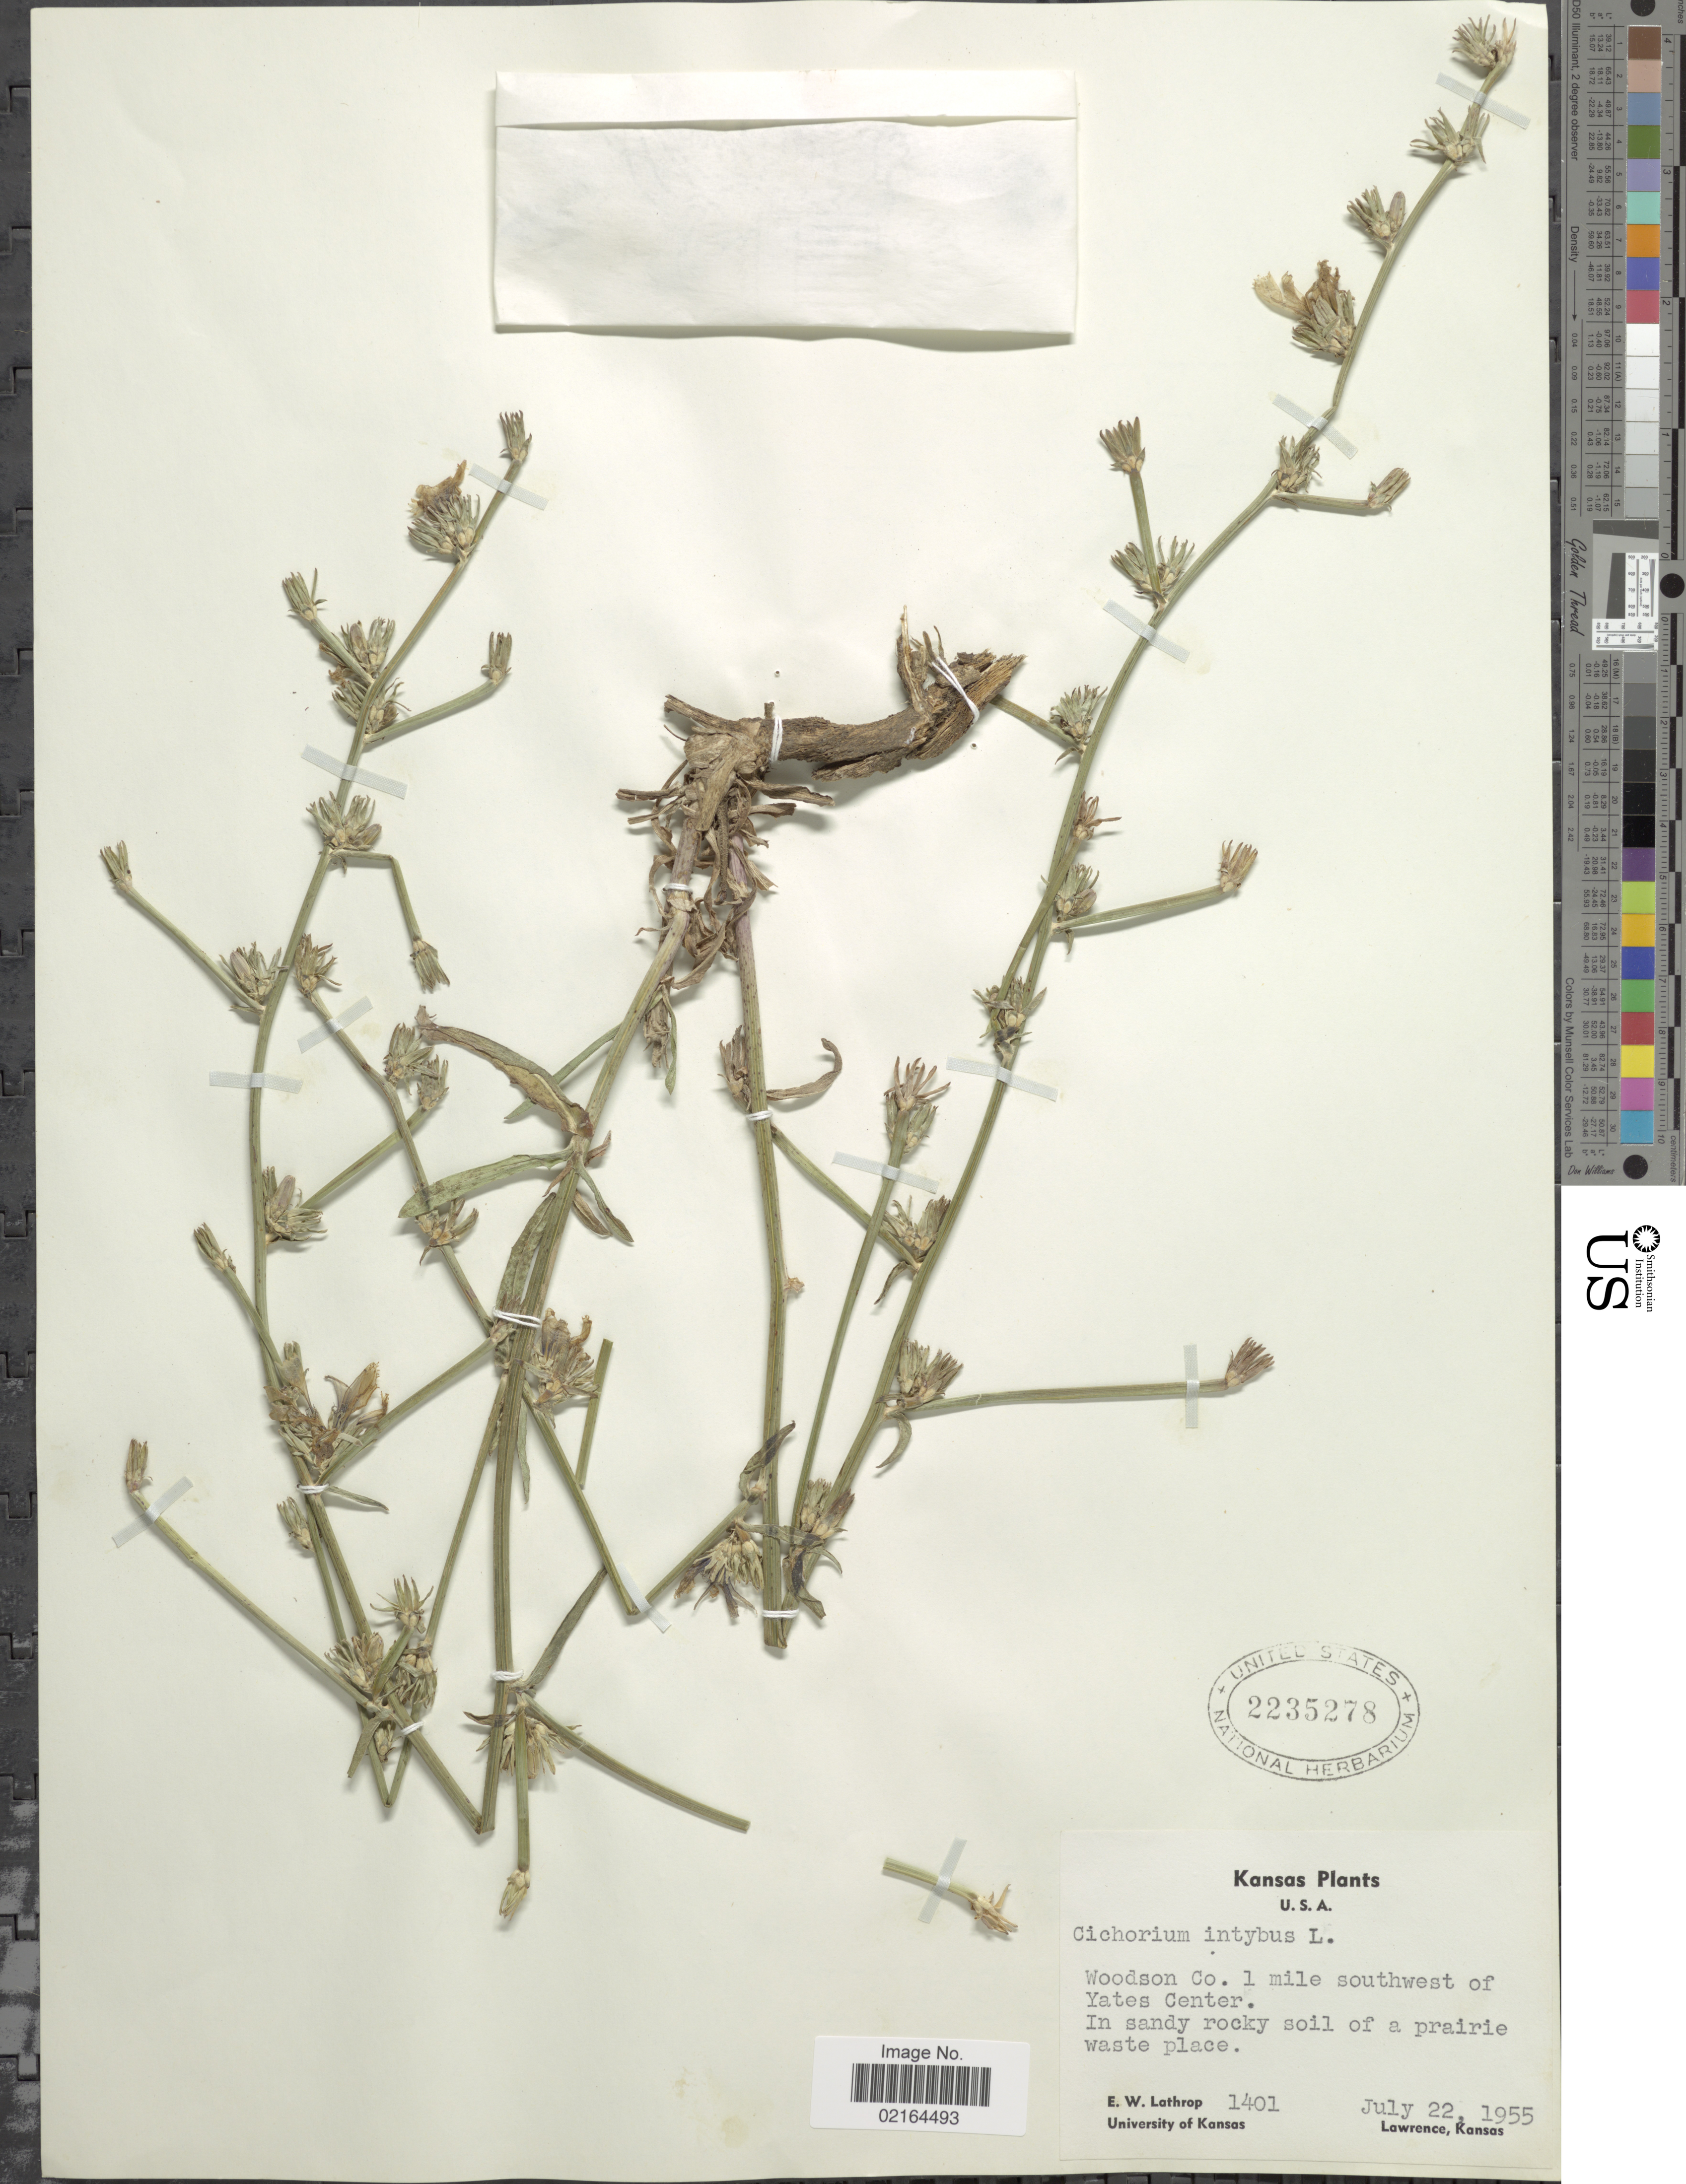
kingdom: Plantae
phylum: Tracheophyta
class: Magnoliopsida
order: Asterales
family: Asteraceae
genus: Cichorium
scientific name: Cichorium intybus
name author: L.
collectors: E. W. Lathrop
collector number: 1401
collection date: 1955-07-22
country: United States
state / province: Kansas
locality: Woodson Co. 1 mile southwest of Yates Center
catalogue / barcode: US 2235278